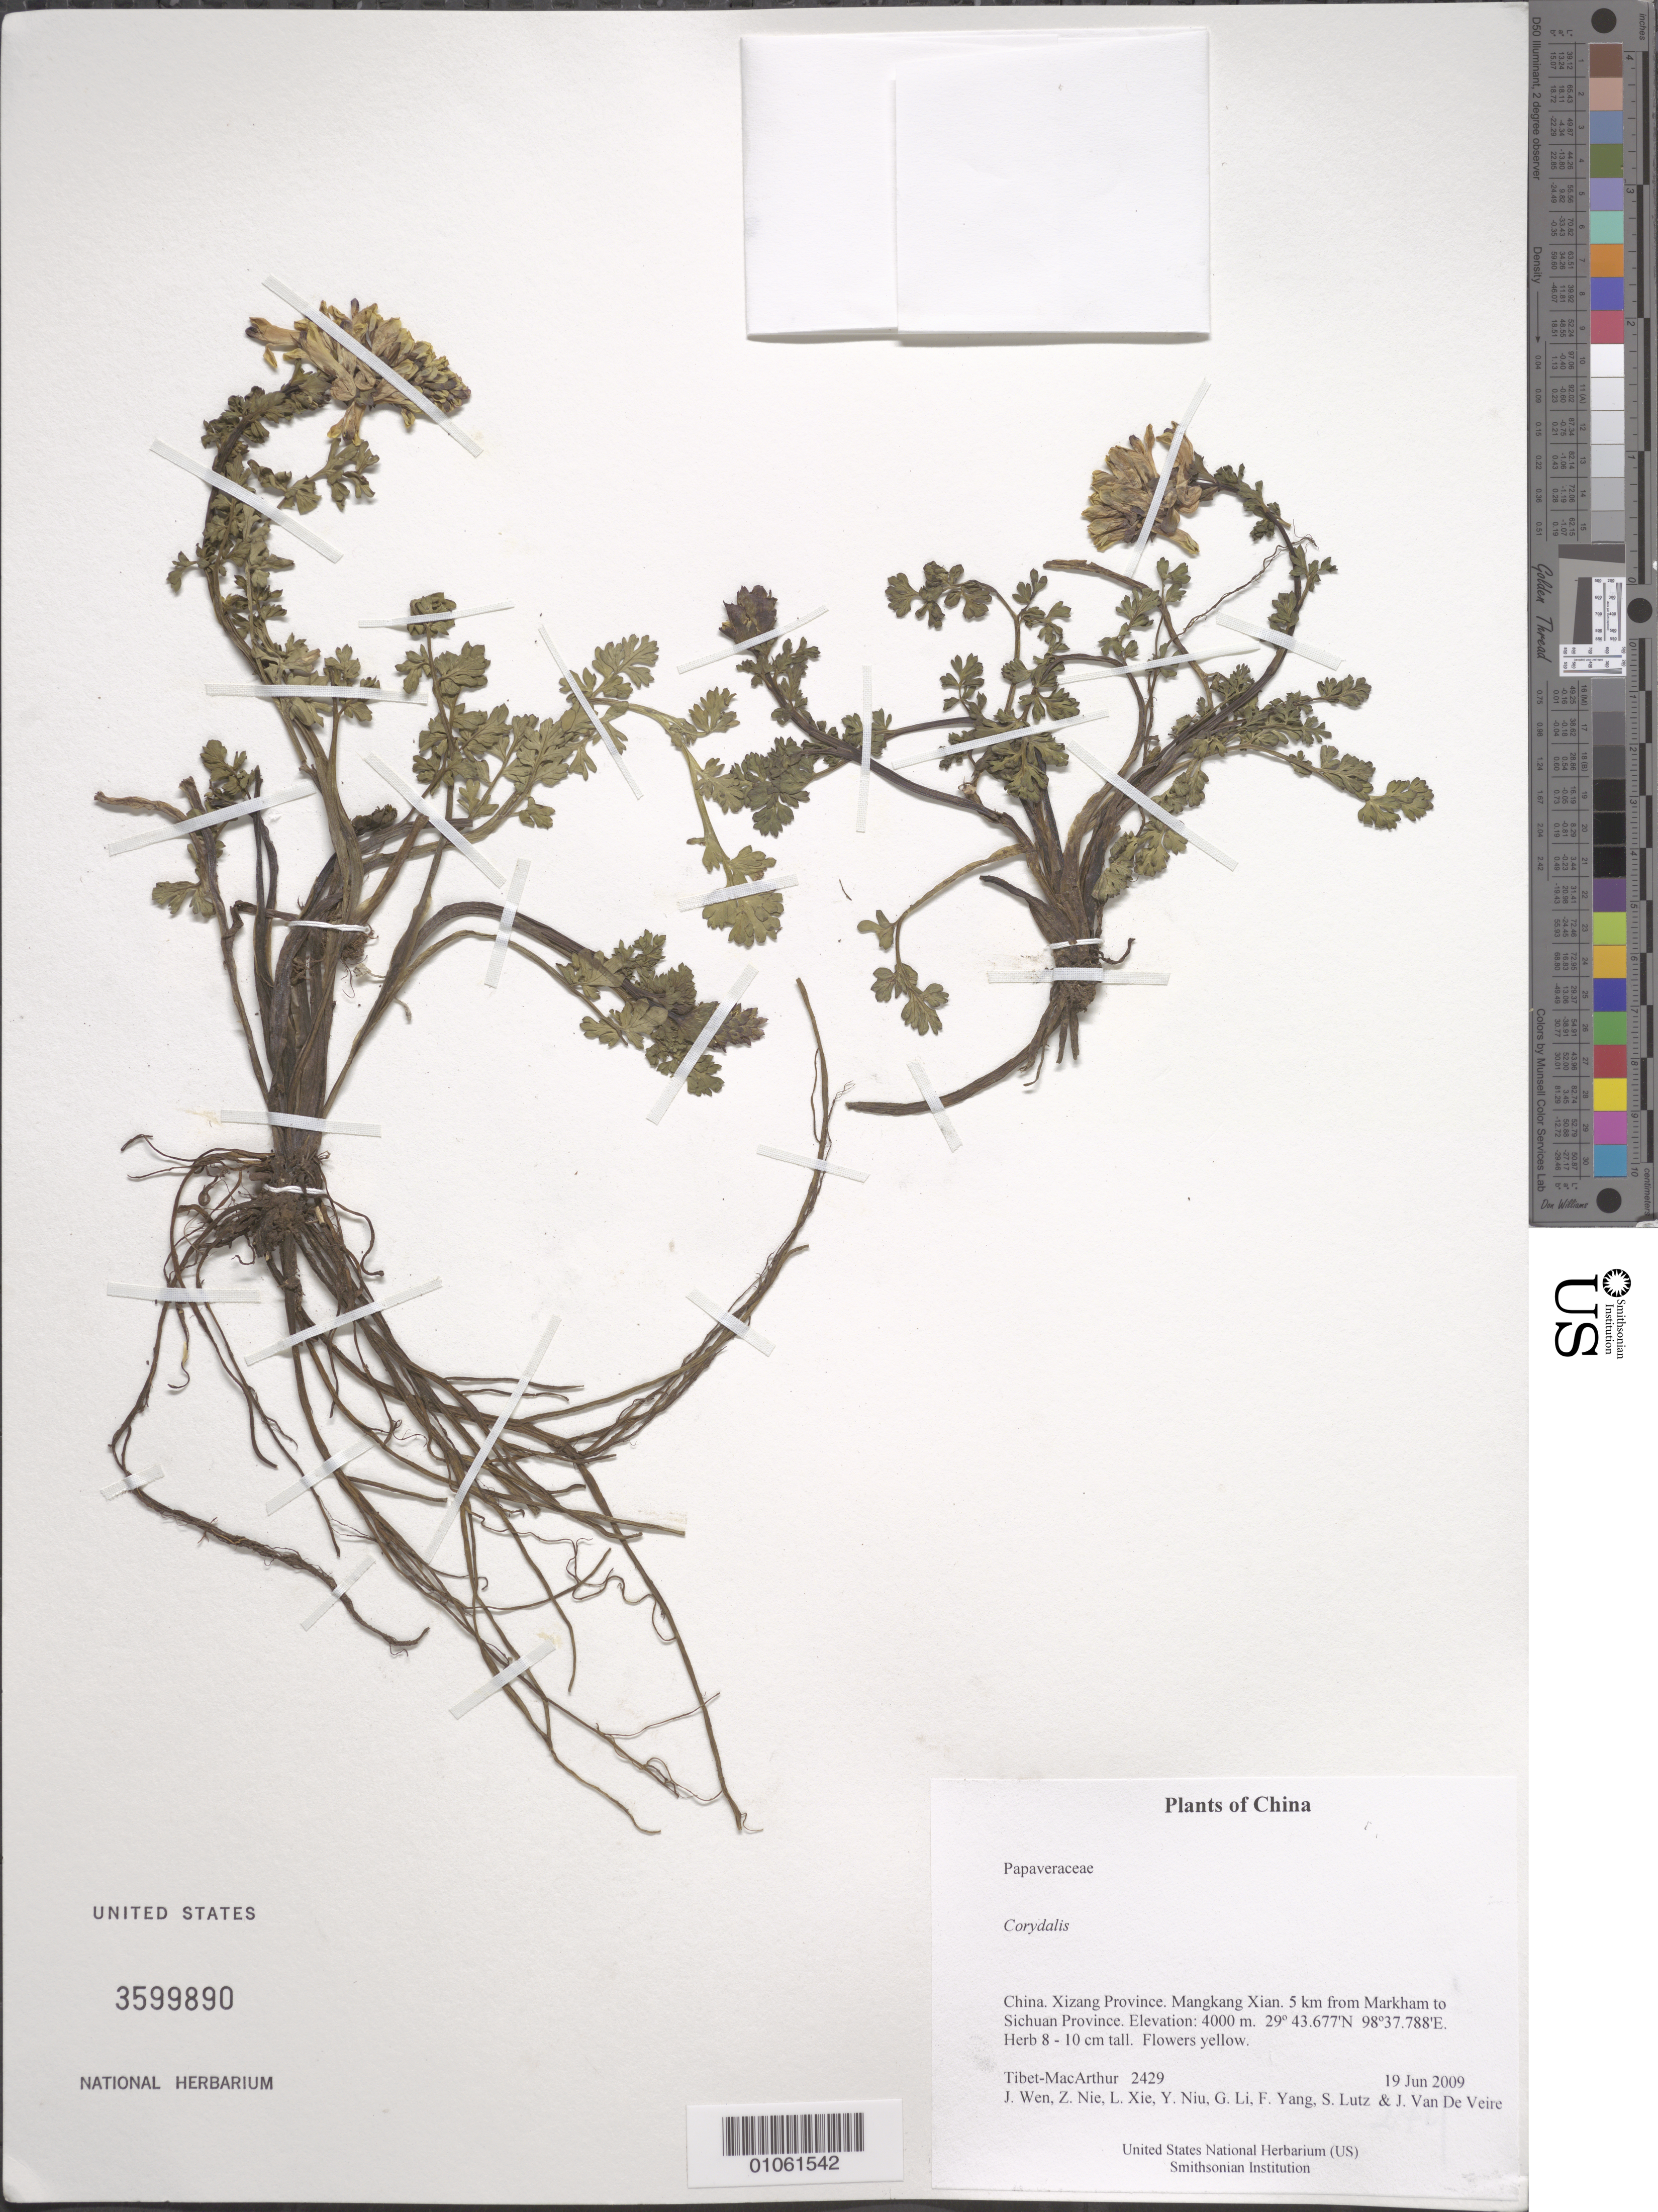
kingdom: Plantae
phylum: Tracheophyta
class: Magnoliopsida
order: Ranunculales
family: Papaveraceae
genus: Corydalis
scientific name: Corydalis sp.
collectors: Tibet-MacArthur, J. Wen, Z. Nie, L. Xie, Y. Niu, G. Li, F. Yang, S. Lutz & J. Van De Veire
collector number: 2429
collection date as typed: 19 Jun 2009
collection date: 2009-06-19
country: China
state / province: Xizang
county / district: Mangkang Xian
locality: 5 km from Markham to Sichuan Province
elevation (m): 4000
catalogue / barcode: US 3599890